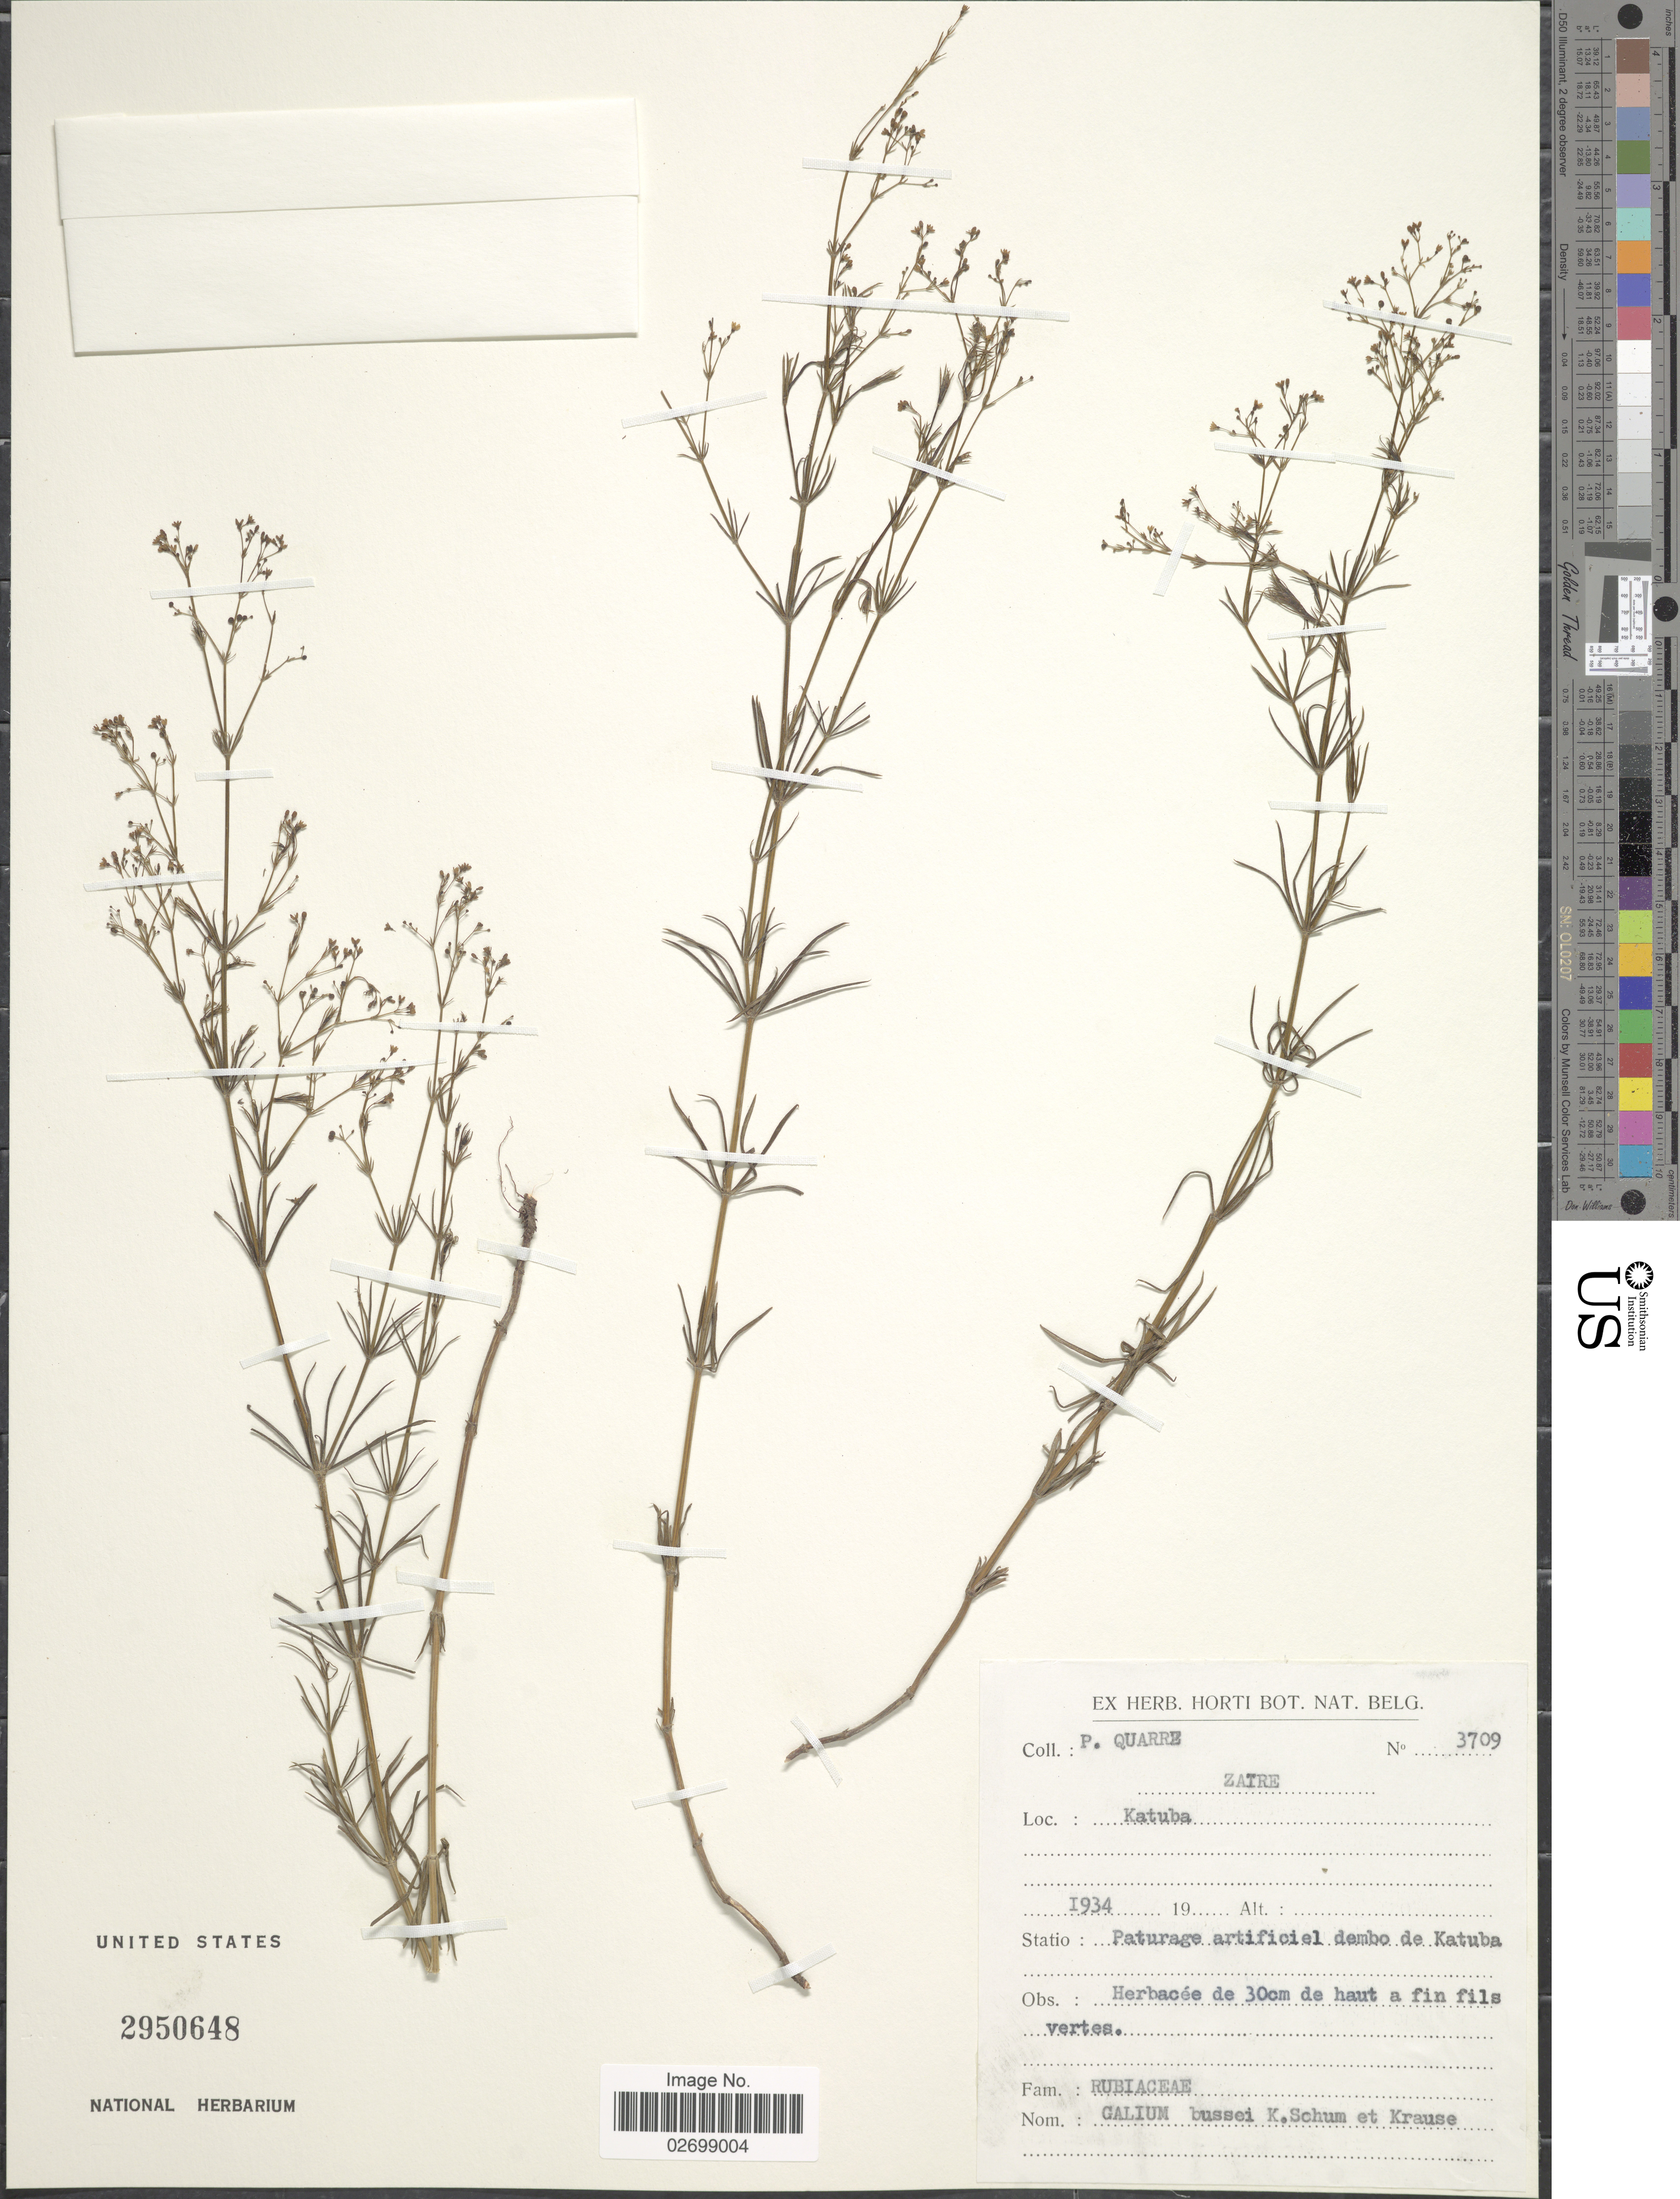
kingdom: Plantae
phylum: Tracheophyta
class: Magnoliopsida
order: Gentianales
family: Rubiaceae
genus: Galium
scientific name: Galium bussei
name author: K. Schum. & K. Krause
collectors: P. Quarre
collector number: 3709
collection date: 1934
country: Angola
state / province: Zaire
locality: Katuba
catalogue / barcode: US 2950648